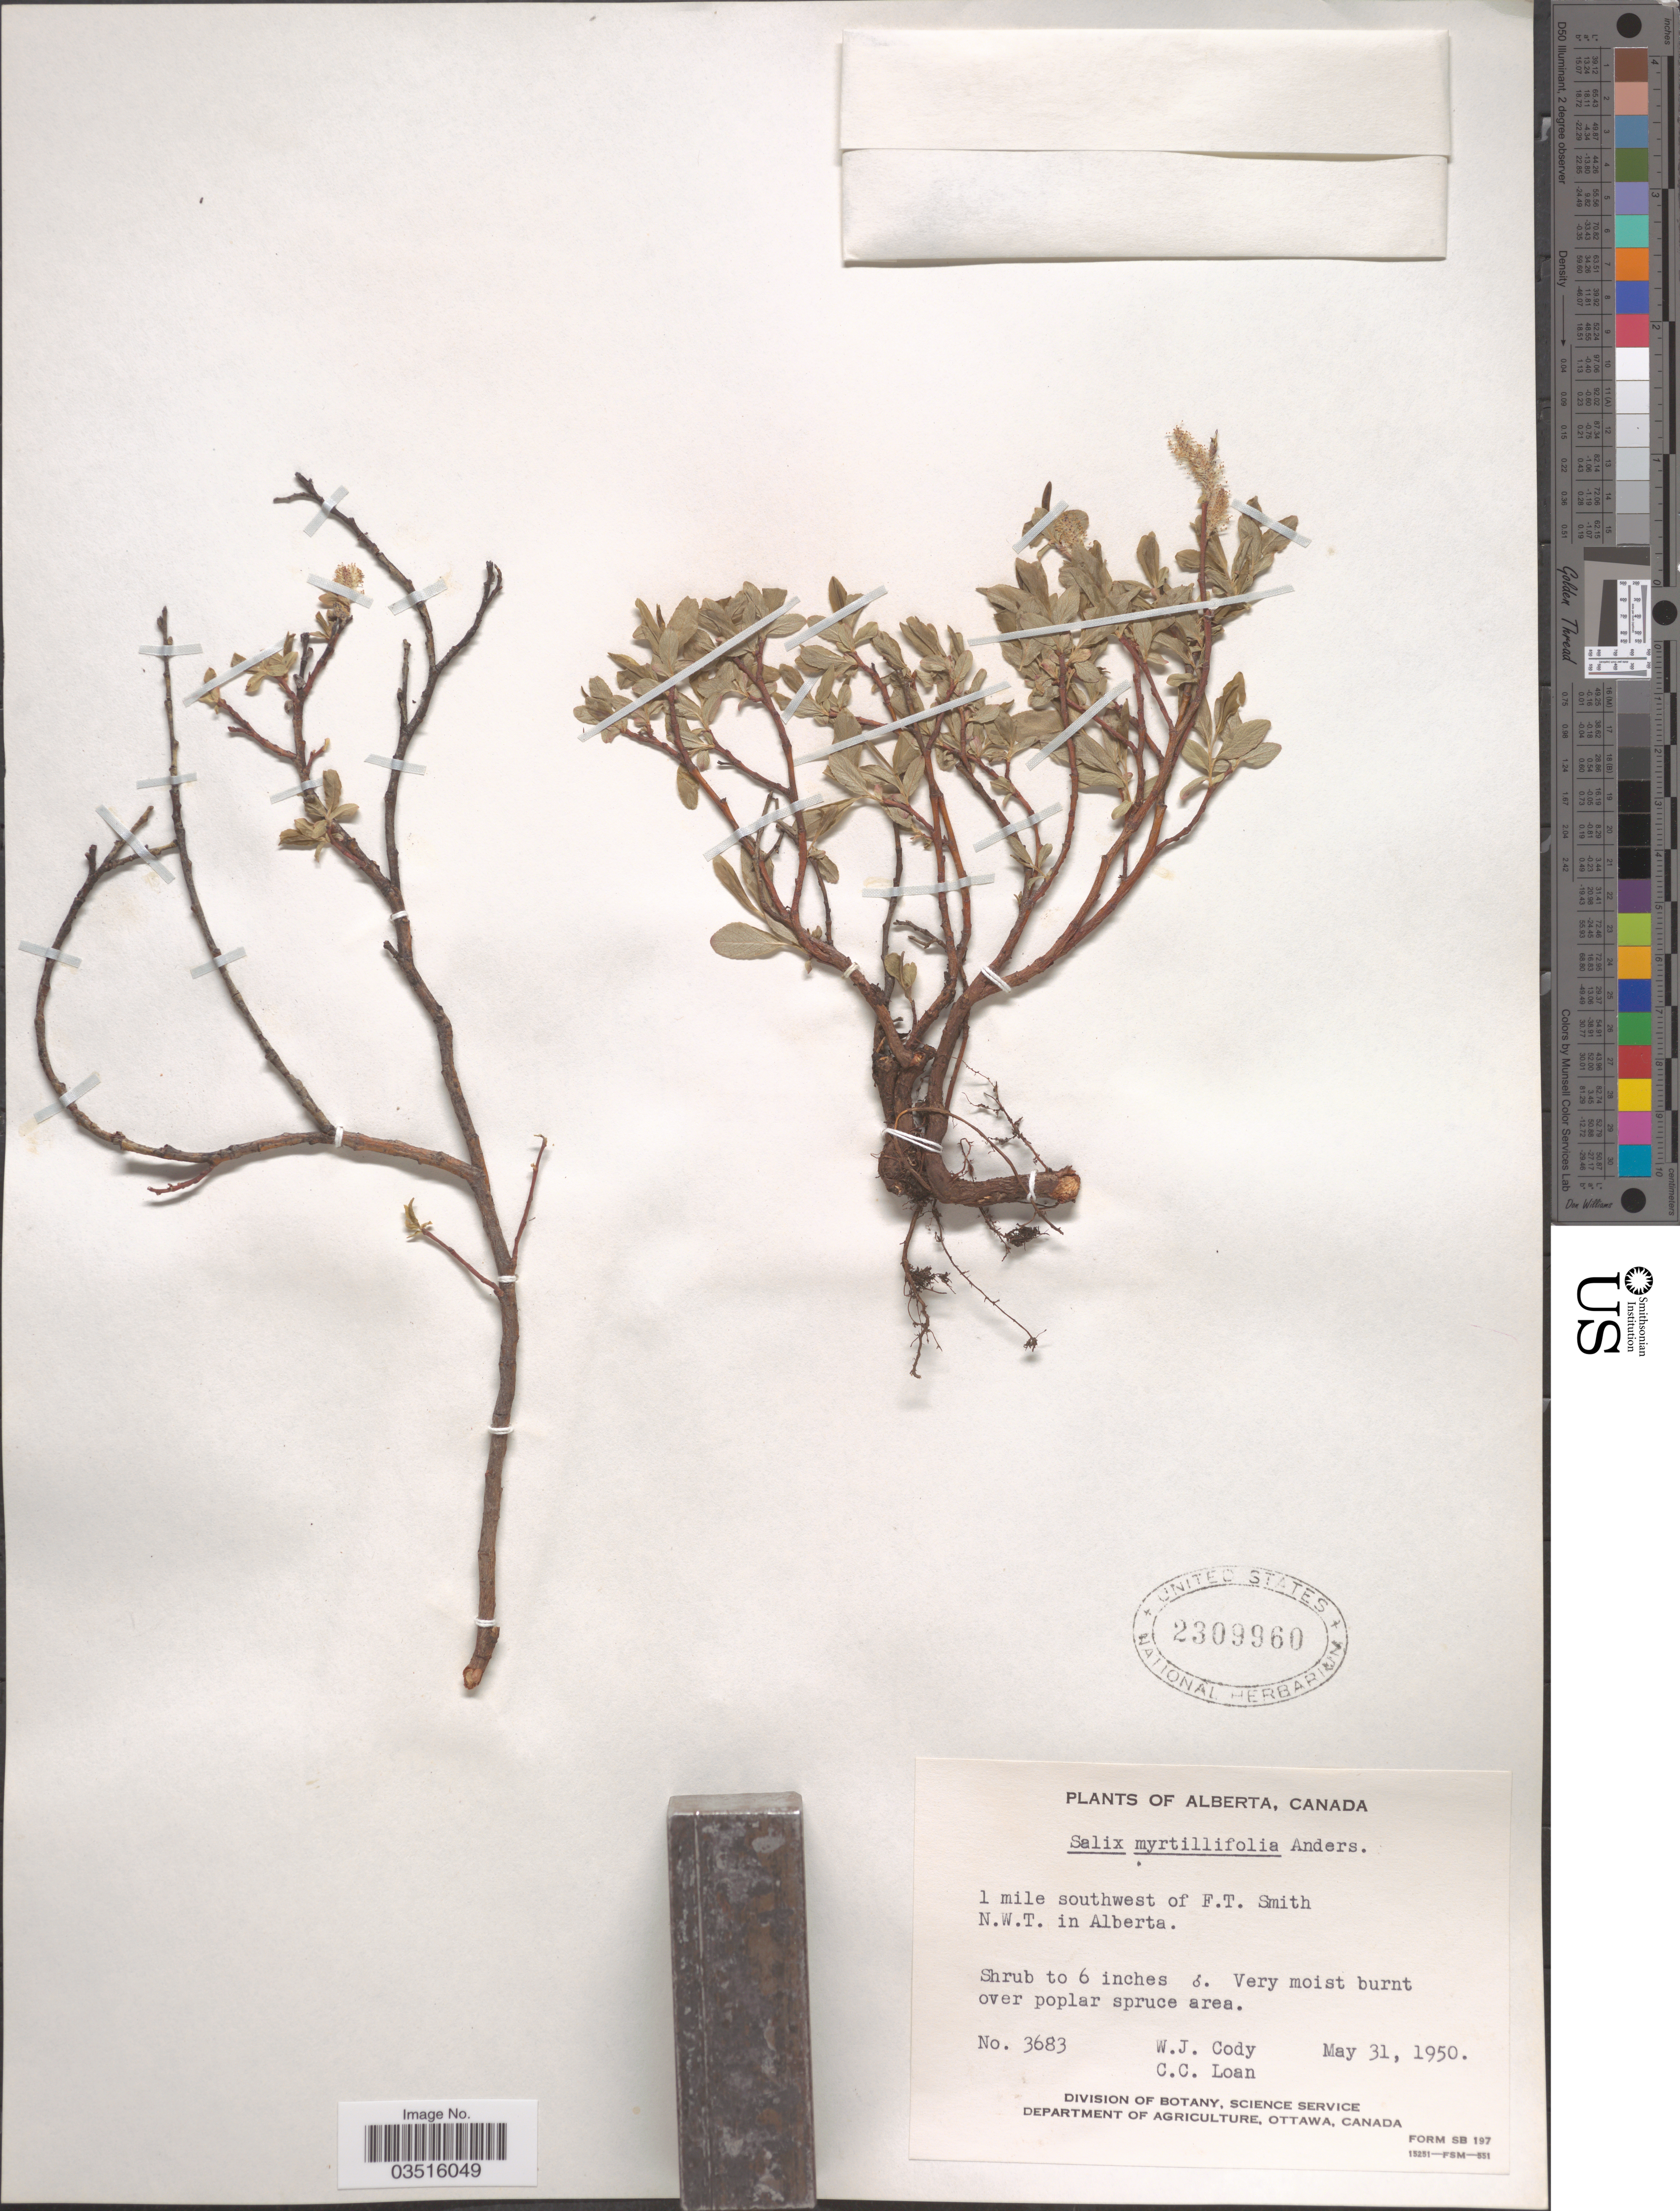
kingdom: Plantae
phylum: Tracheophyta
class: Magnoliopsida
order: Malpighiales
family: Salicaceae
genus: Salix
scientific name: Salix myrtillifolia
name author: Andersson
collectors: W. Cody & C. Loan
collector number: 3683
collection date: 1950-05-31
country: Canada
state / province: Alberta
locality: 1 mile southwest of F.T. Smith, N.W.T. in Alberta.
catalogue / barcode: US 2309960